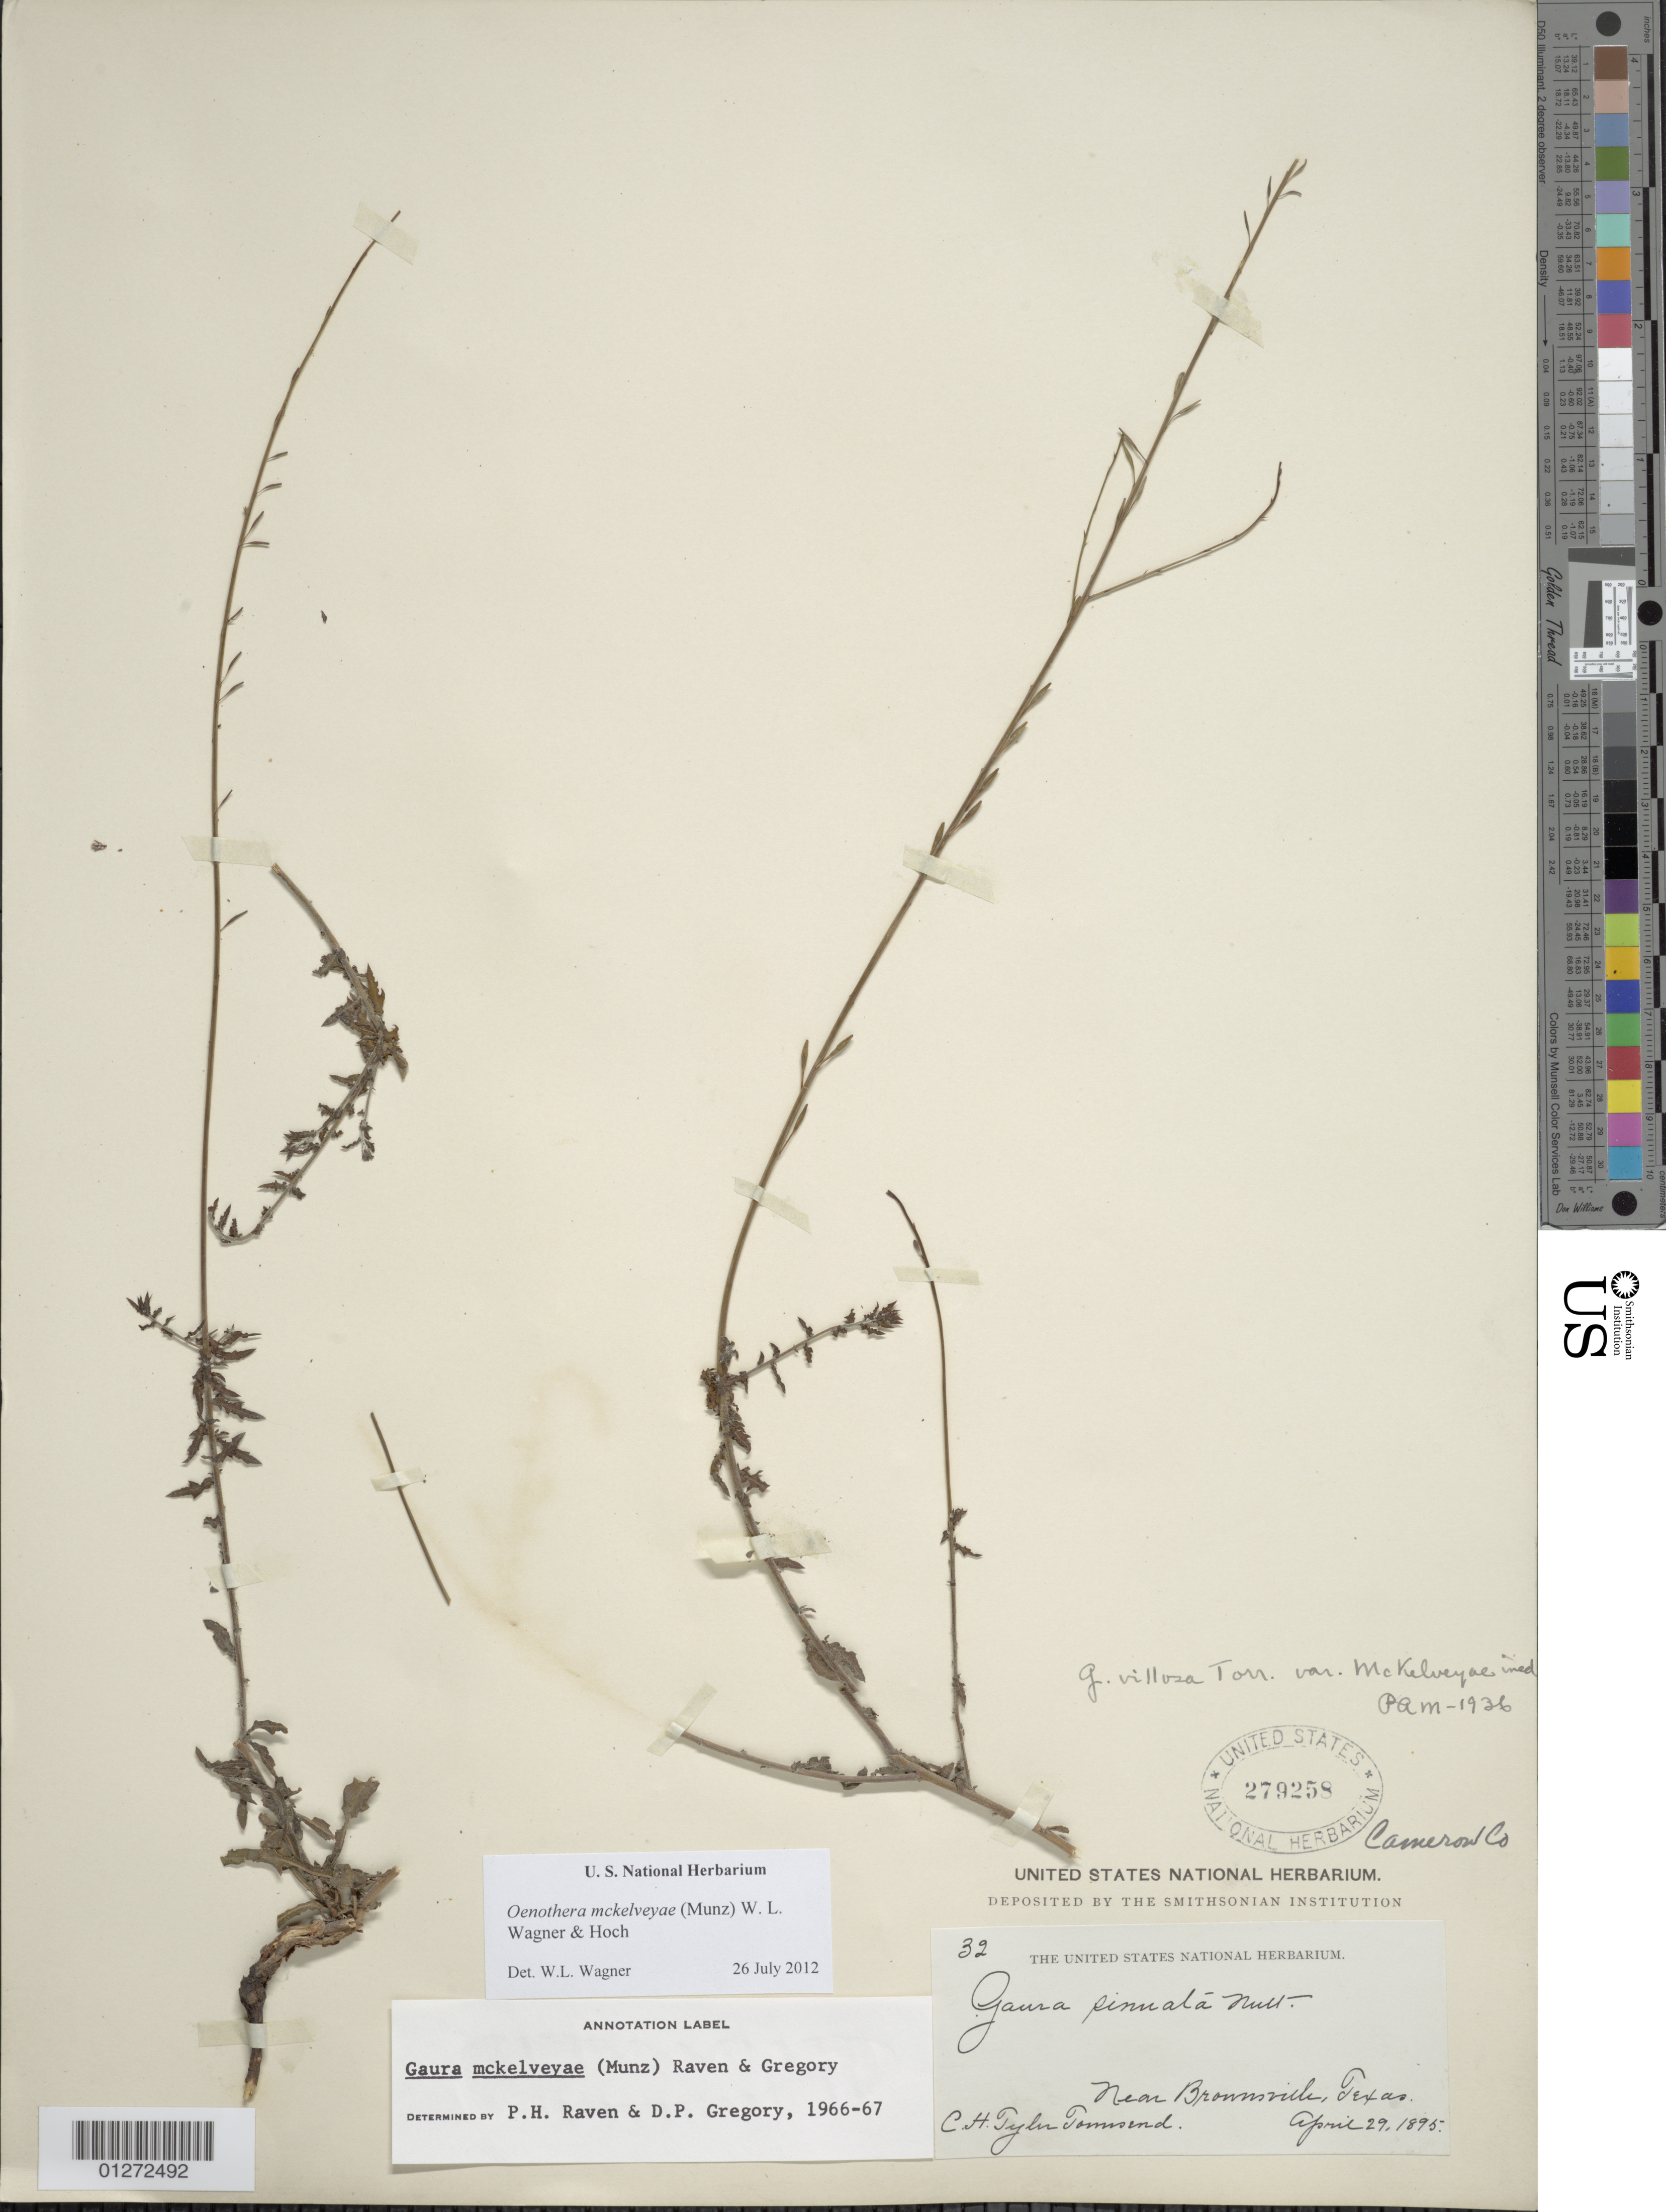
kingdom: Plantae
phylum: Tracheophyta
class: Magnoliopsida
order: Myrtales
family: Onagraceae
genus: Oenothera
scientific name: Oenothera mckelveyae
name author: (Munz) W.L. Wagner & Hoch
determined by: Wagner, W. L., (BOT), Smithsonian Institution - National Museum of Natural History (UNITED STATES)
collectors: C. H. T. Townsend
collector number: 32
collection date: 1895-04-29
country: United States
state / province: Texas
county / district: Cameron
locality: Near Brownsville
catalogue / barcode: US 279258